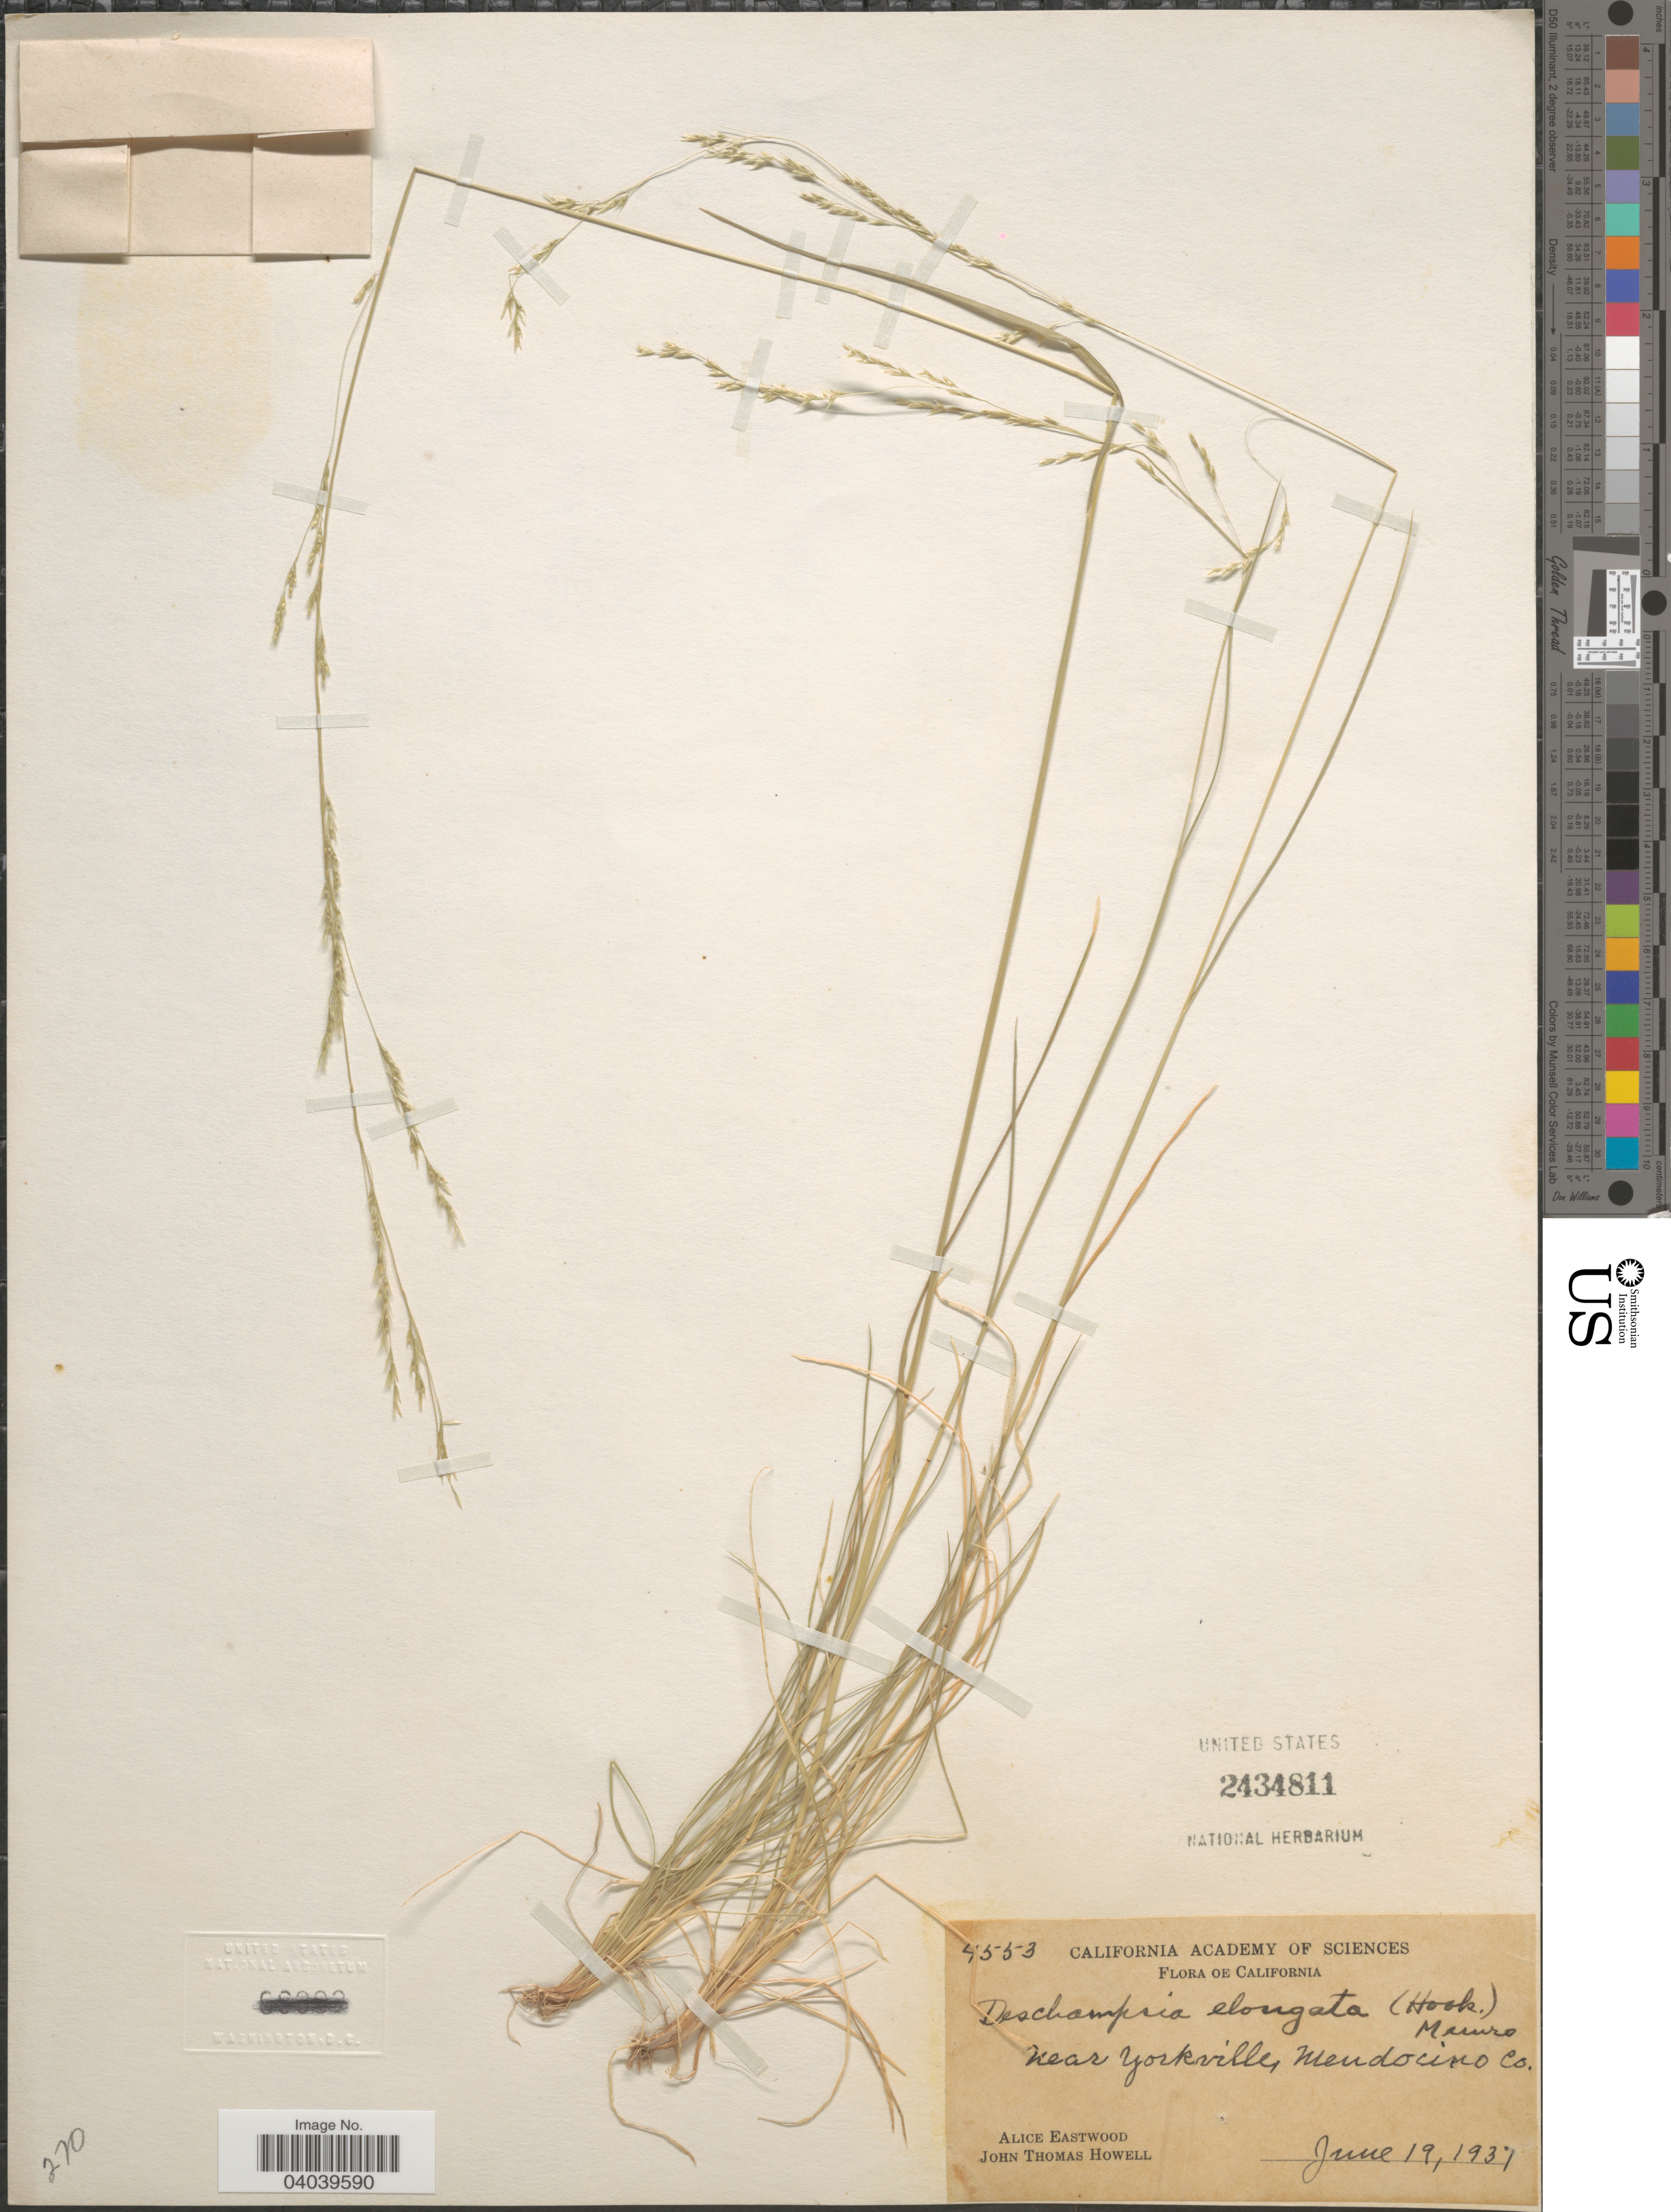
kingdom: Plantae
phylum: Tracheophyta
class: Liliopsida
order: Poales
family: Poaceae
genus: Deschampsia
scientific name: Deschampsia elongata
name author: (Hook.) Munro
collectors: A. Eastwood & J. T. Howell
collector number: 4553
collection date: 1937-06-19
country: United States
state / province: California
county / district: Mendocino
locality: Near Yorkville, Mendocino Co.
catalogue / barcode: US 2434811